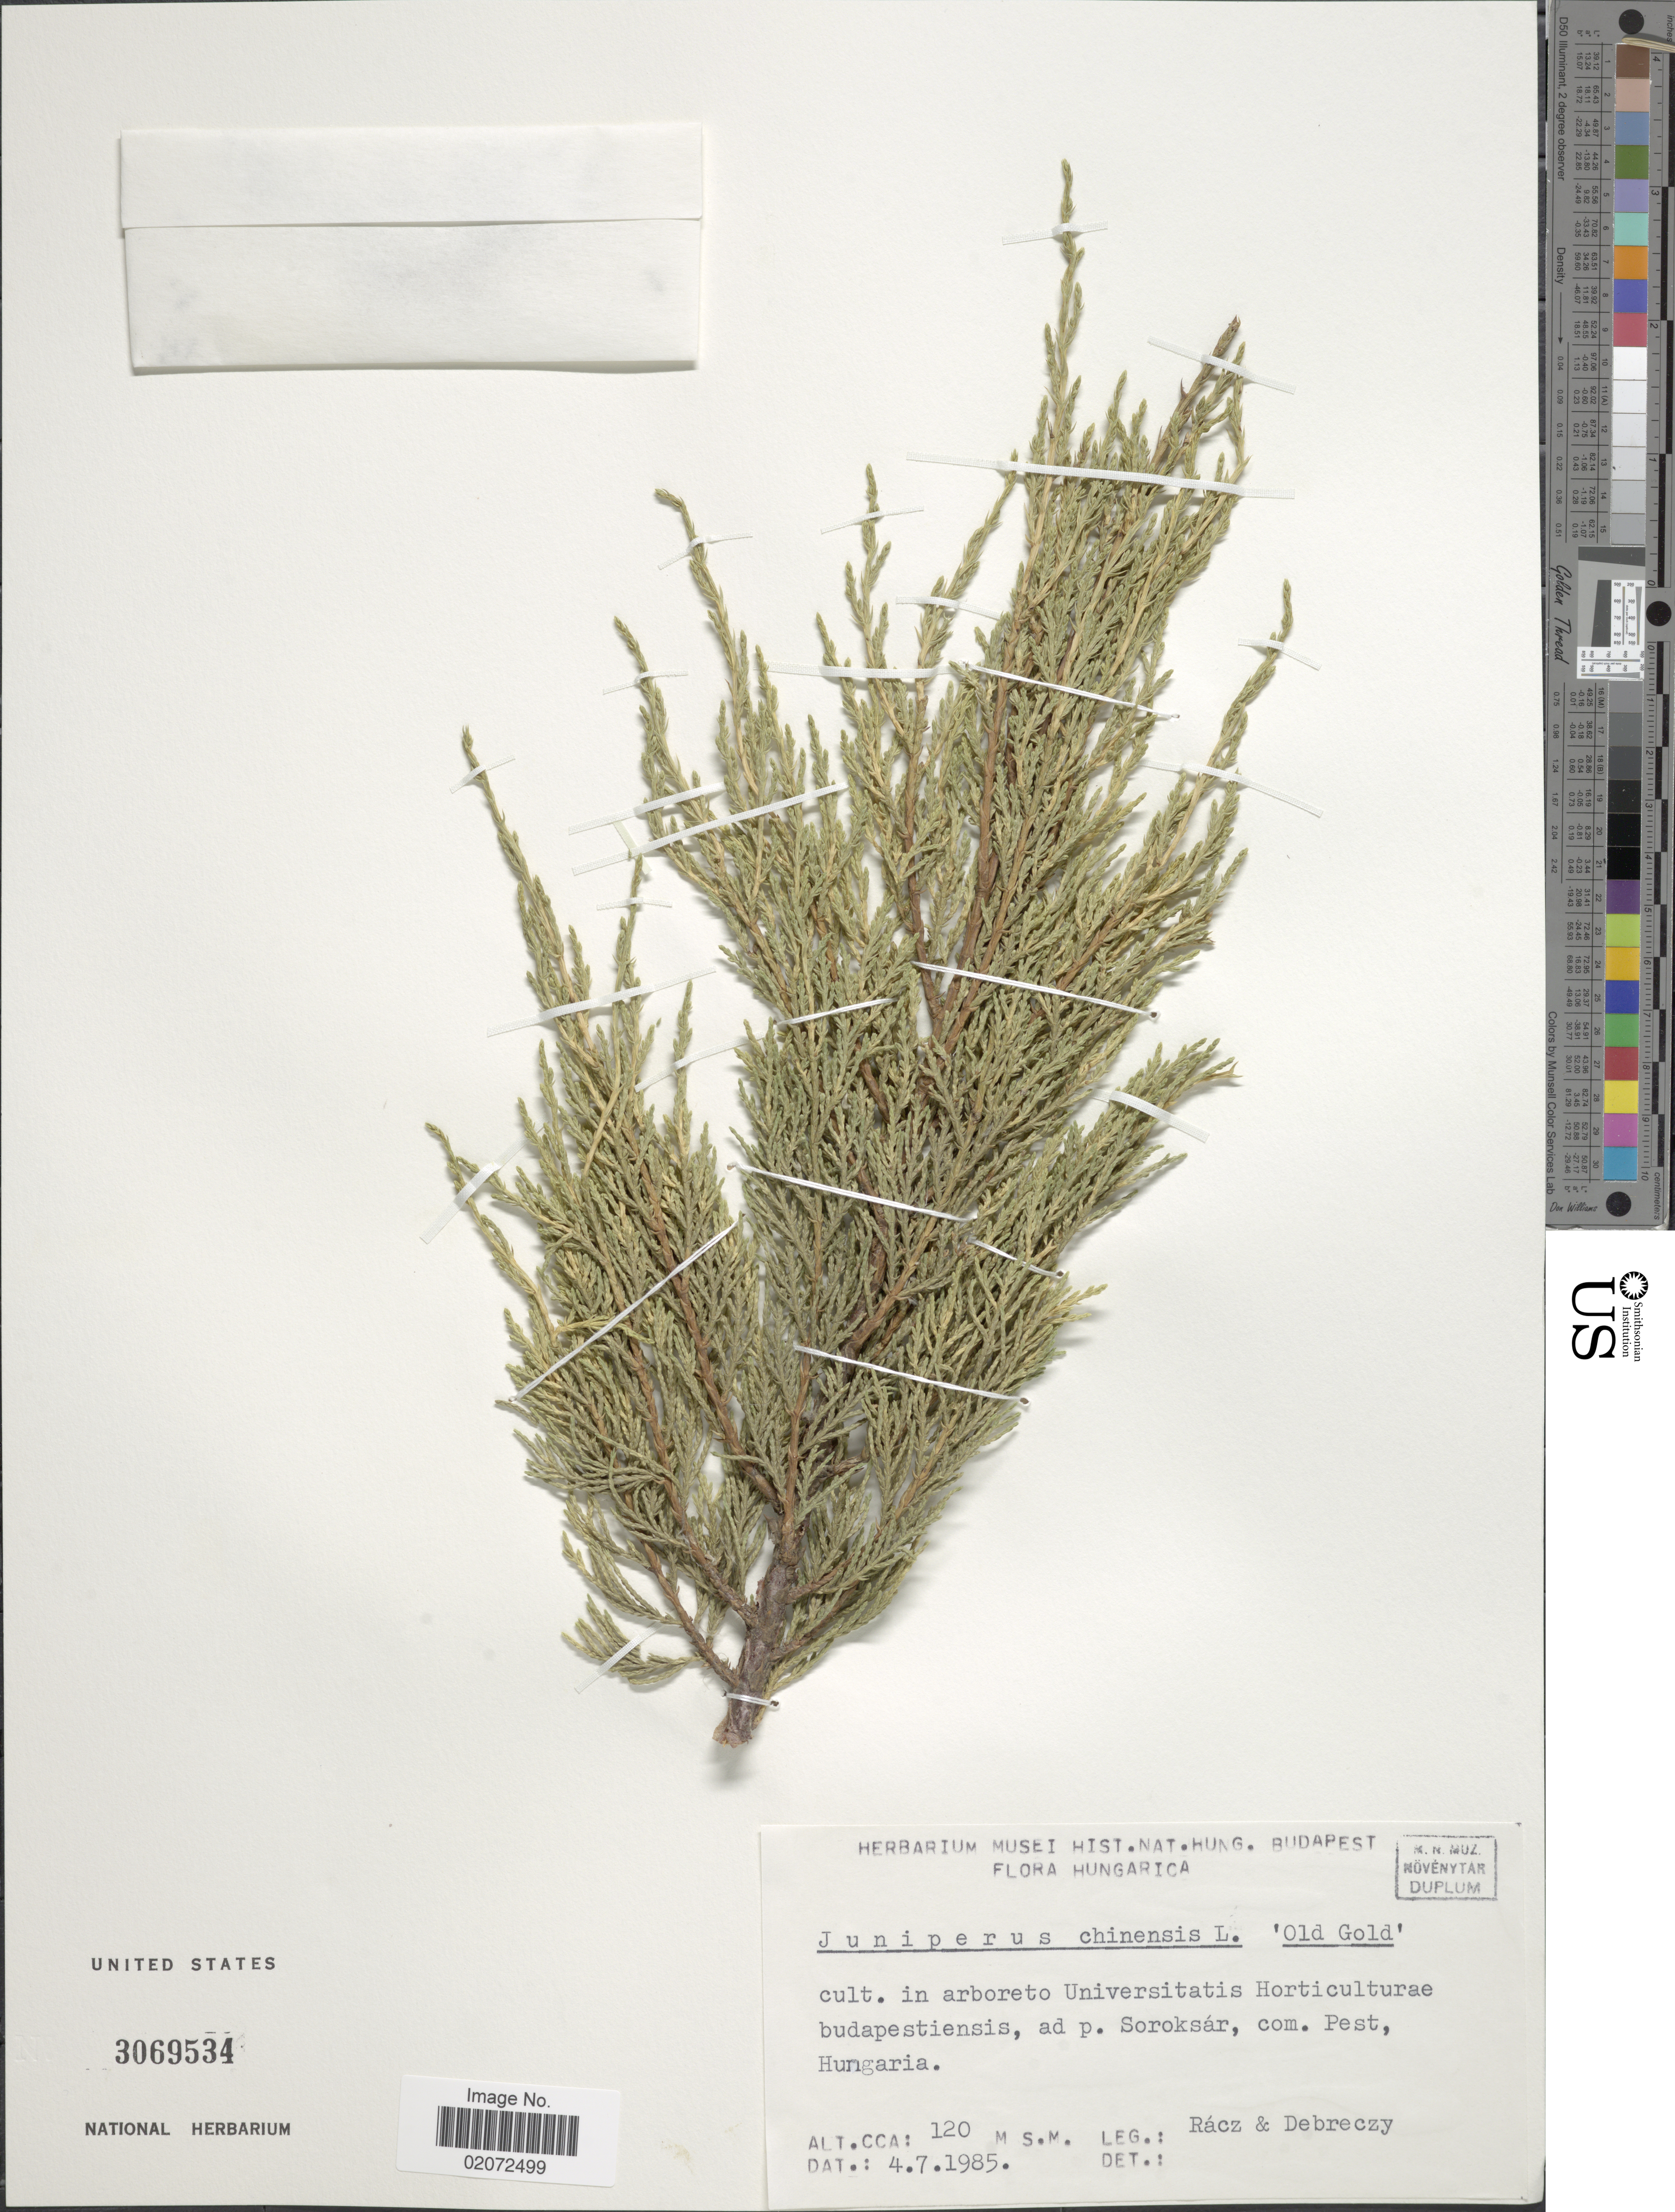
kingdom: Plantae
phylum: Tracheophyta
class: Pinopsida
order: Pinales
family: Cupressaceae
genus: Juniperus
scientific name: Juniperus chinensis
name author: L.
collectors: Rácz & Z. Debreczy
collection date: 1985-07-04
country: Hungary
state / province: Pest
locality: Hungarica. Cult. in arboreto Universitatis Horticulturae budapestiensis, ad p. Sorokar, com. Pest, Hungaria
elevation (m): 120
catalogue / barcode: US 3069534